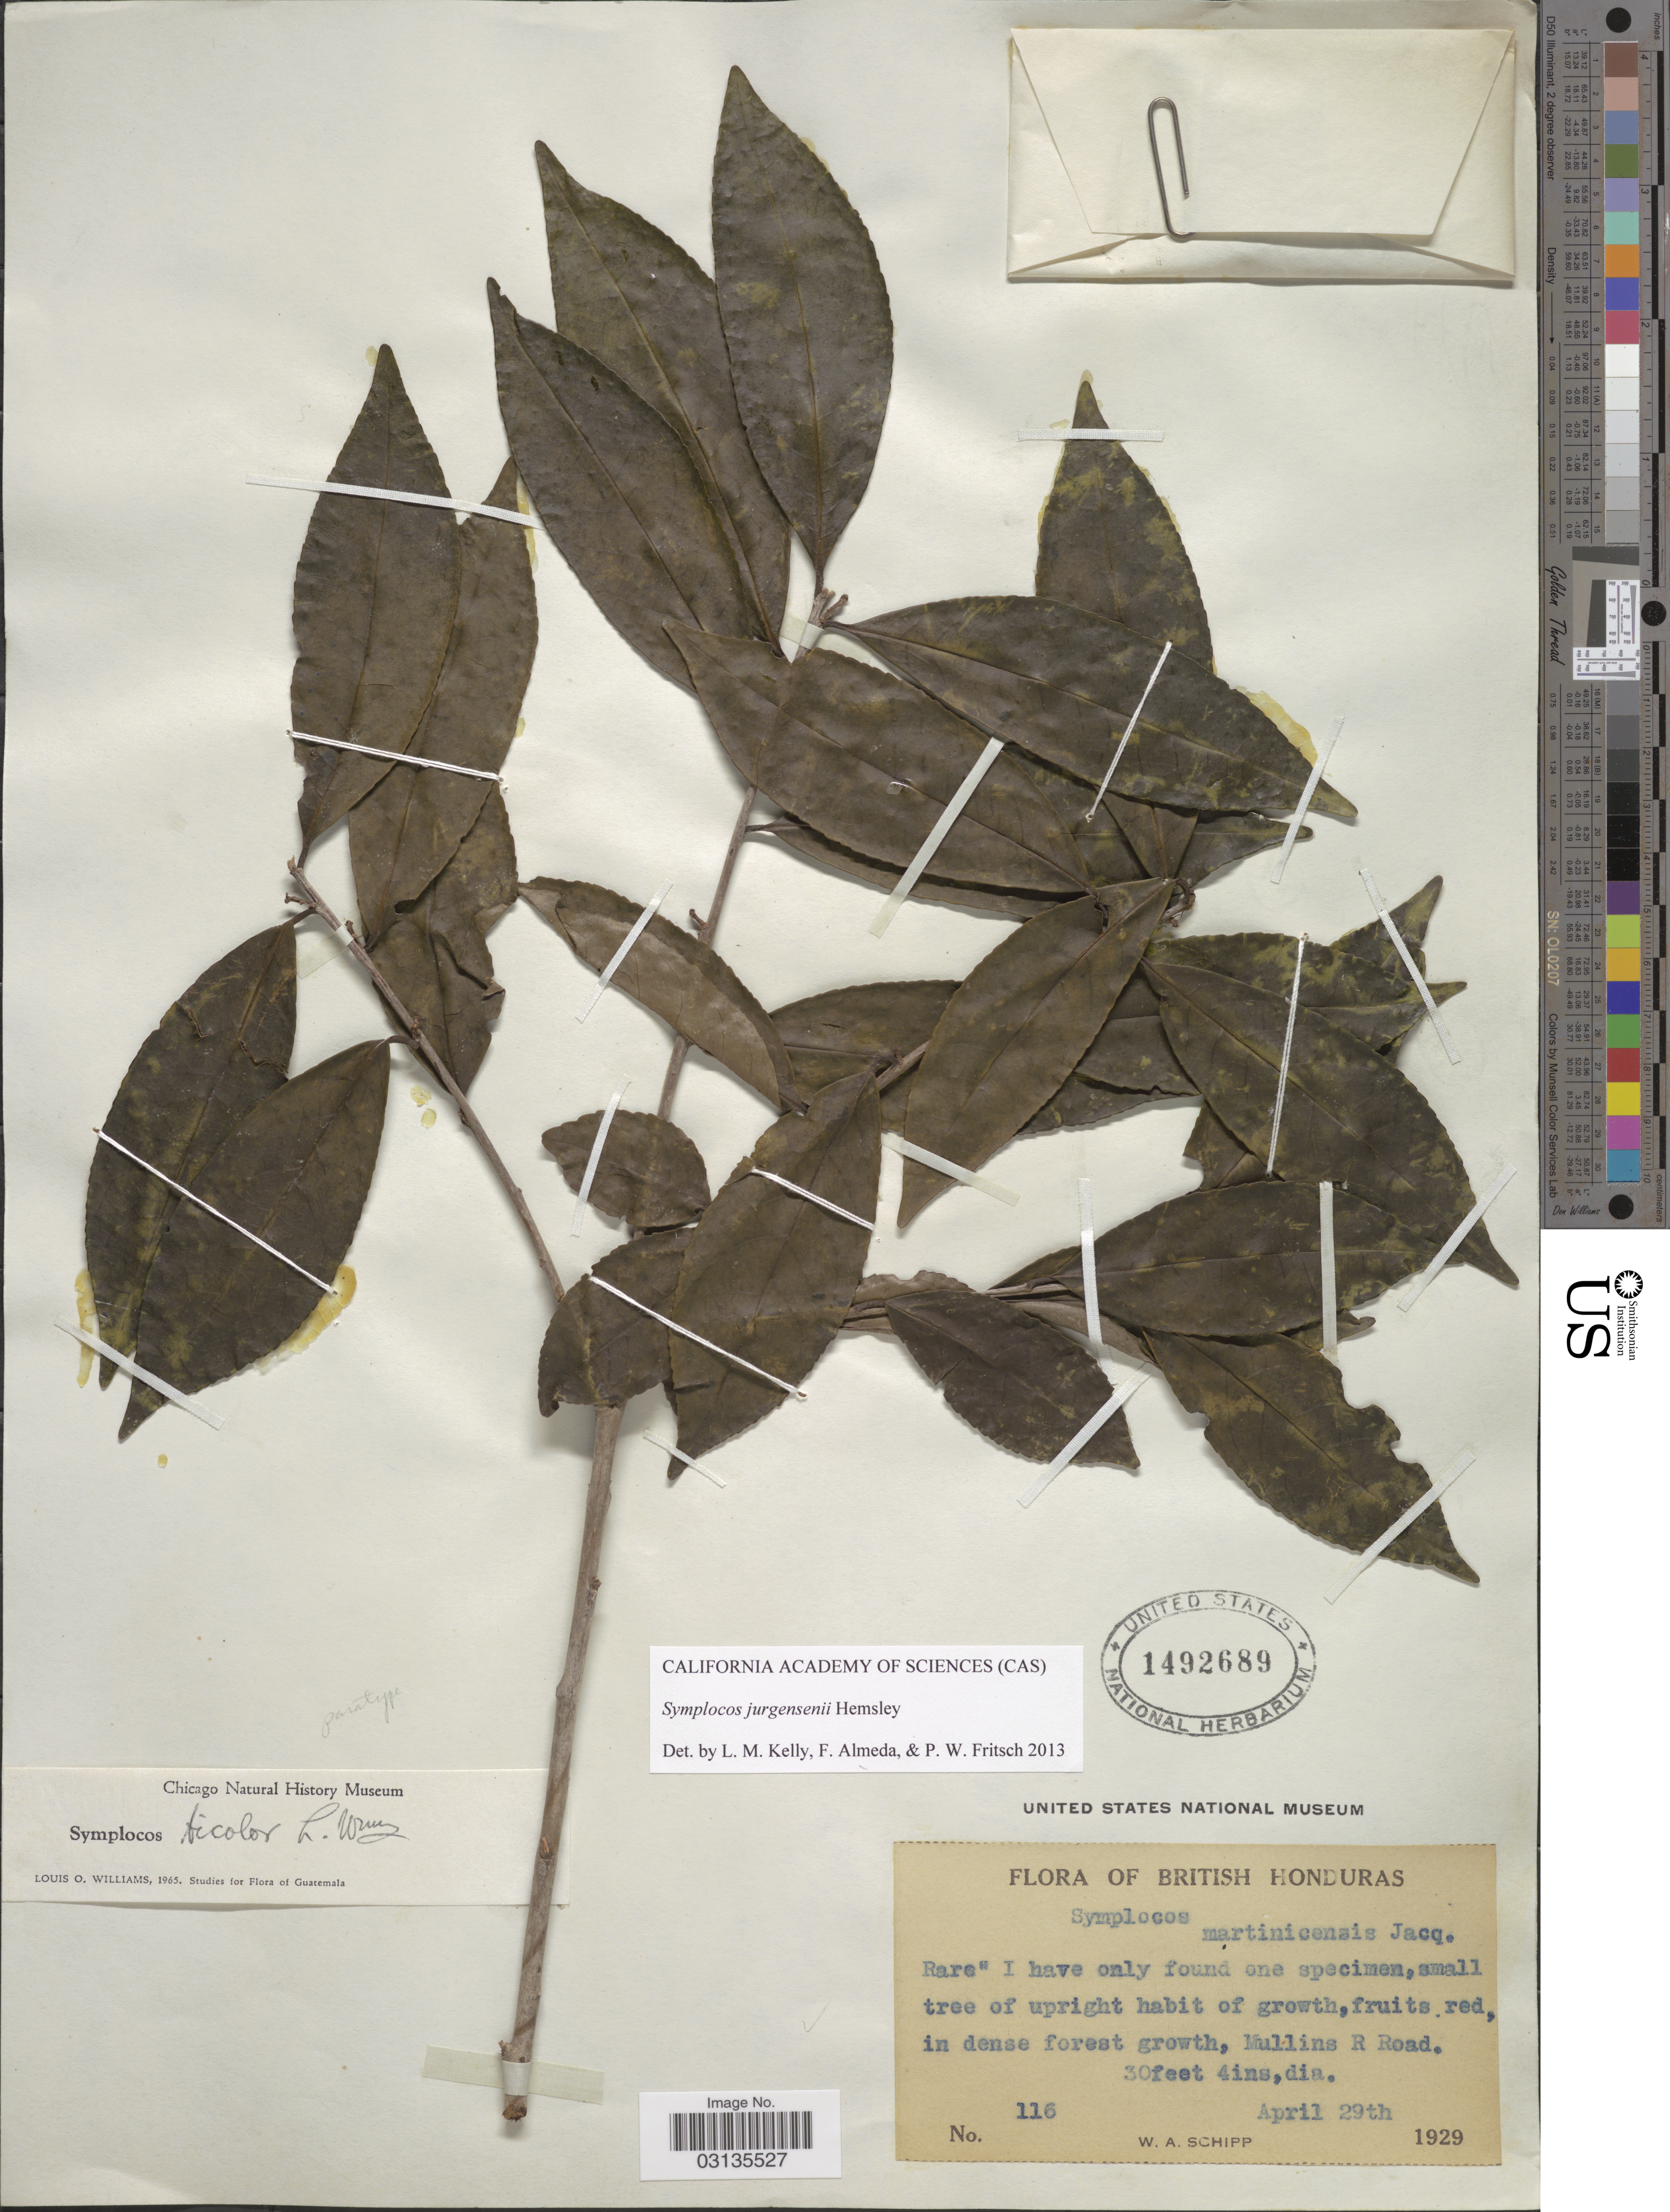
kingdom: Plantae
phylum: Tracheophyta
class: Magnoliopsida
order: Ericales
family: Symplocaceae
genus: Symplocos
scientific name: Symplocos jurgensenii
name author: Hemsl.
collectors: W. Schipp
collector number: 116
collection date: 1929-04-29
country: Belize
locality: British Honduras. Mullins R Road.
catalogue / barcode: US 1492689